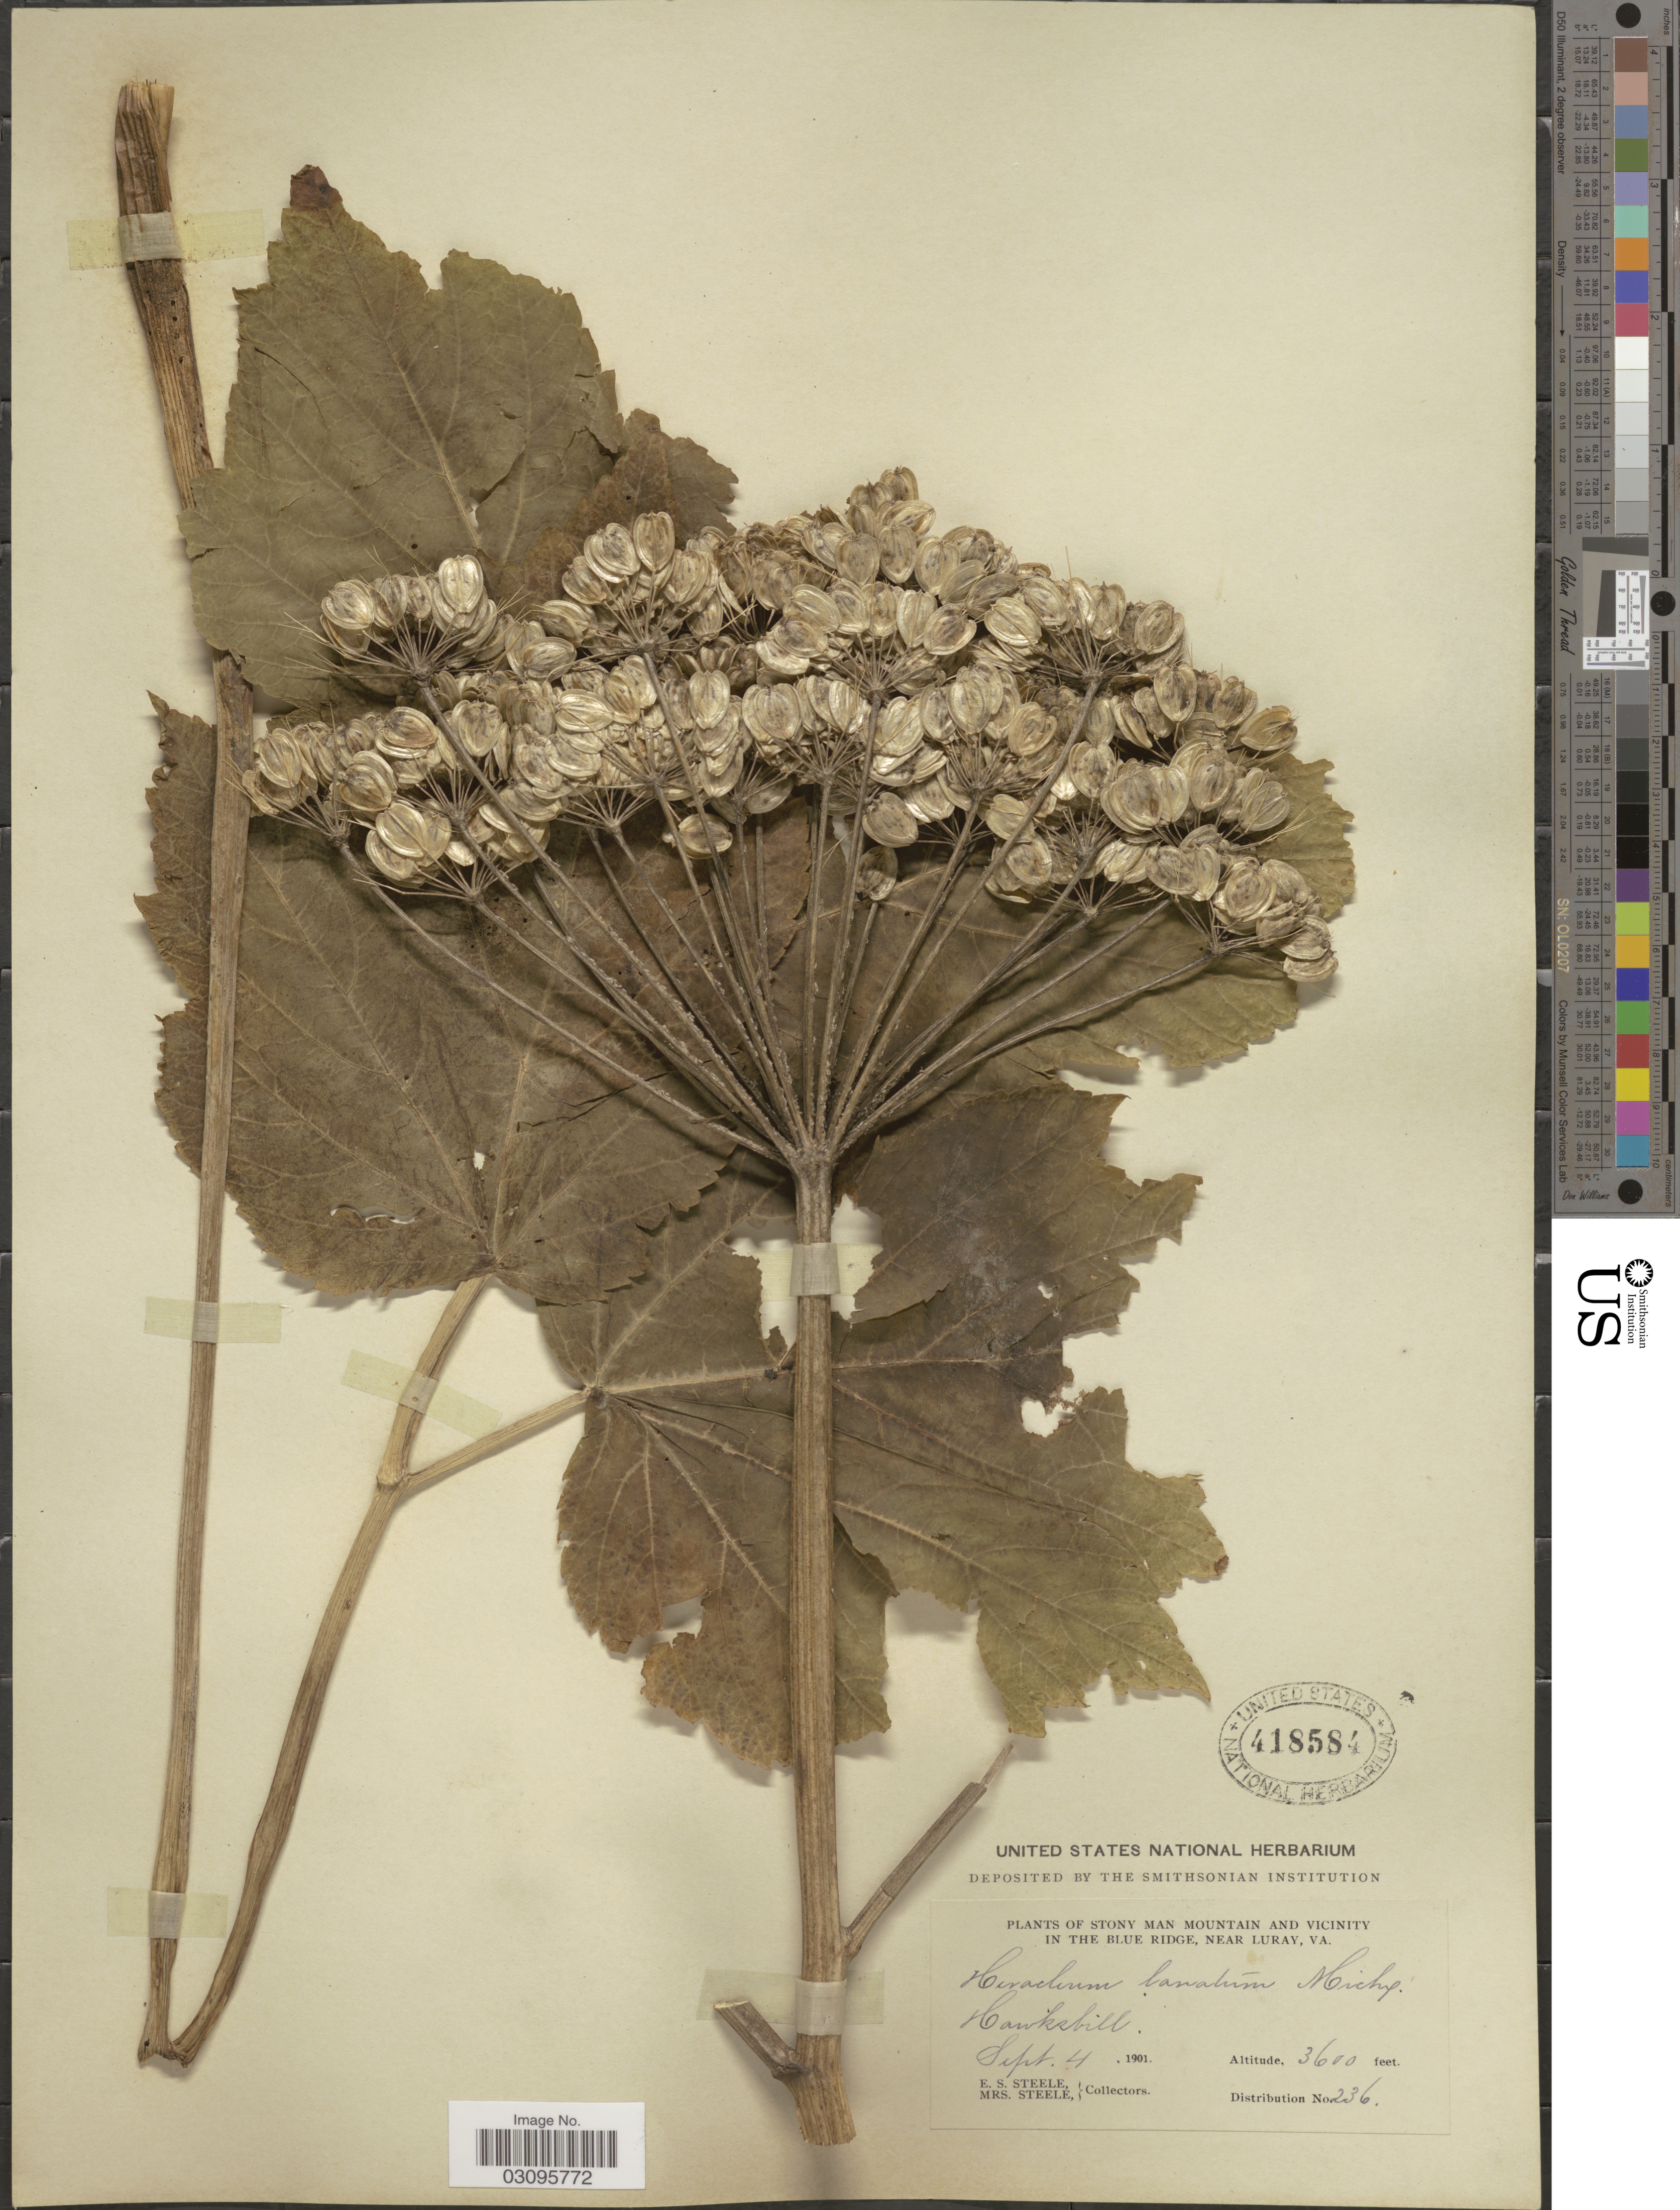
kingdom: Plantae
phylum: Tracheophyta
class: Magnoliopsida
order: Apiales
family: Apiaceae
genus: Heracleum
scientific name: Heracleum lanatum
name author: Michx.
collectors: E. Steele & Mrs. E. S. Steele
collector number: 236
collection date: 1901-09-04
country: United States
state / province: Virginia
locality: Stony Man Mountain and Vicinity. In the Blue Ridge, near Luray, Va. Hawksbill.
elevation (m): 1097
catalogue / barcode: US 418584